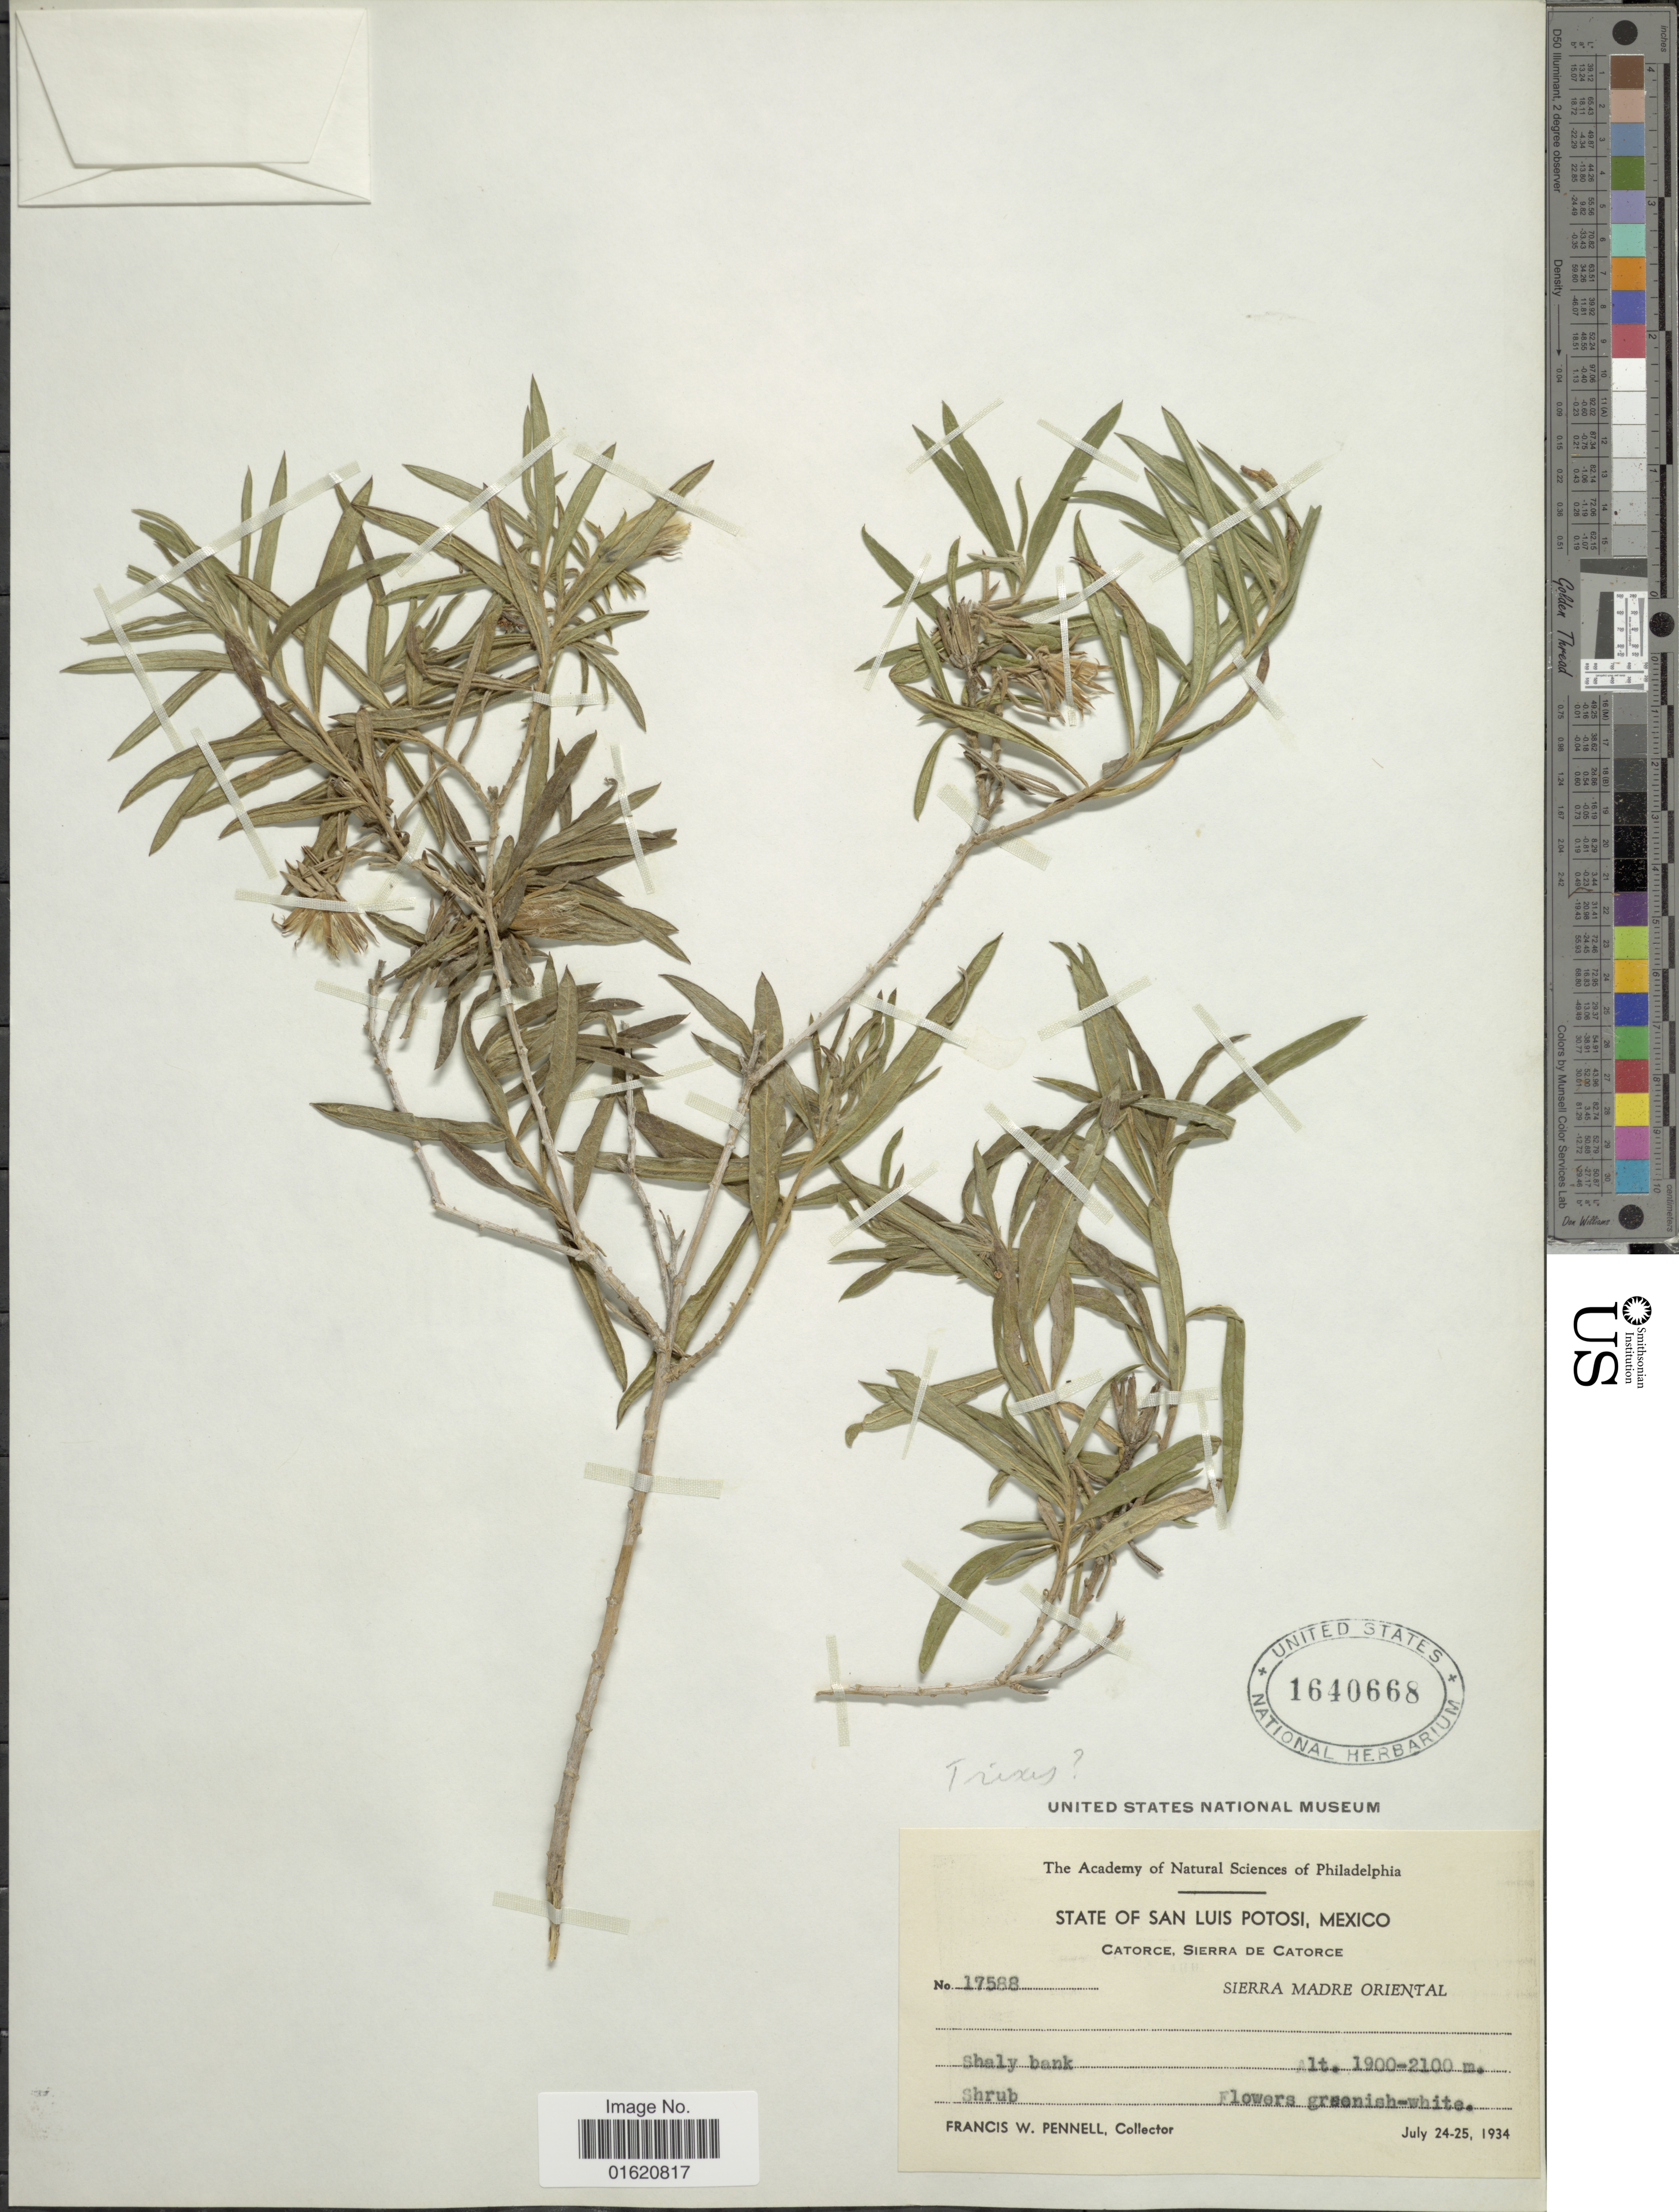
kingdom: Plantae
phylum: Tracheophyta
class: Magnoliopsida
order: Asterales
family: Asteraceae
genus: Trixis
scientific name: Trixis sp.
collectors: F. W. Pennell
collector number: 17588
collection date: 1934-07-24/1934-07-25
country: Mexico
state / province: San Luis Potosí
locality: Catorce, Sierra de Catorce, Sierra Madre Oriental, shaly bank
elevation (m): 1900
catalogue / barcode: US 1640668